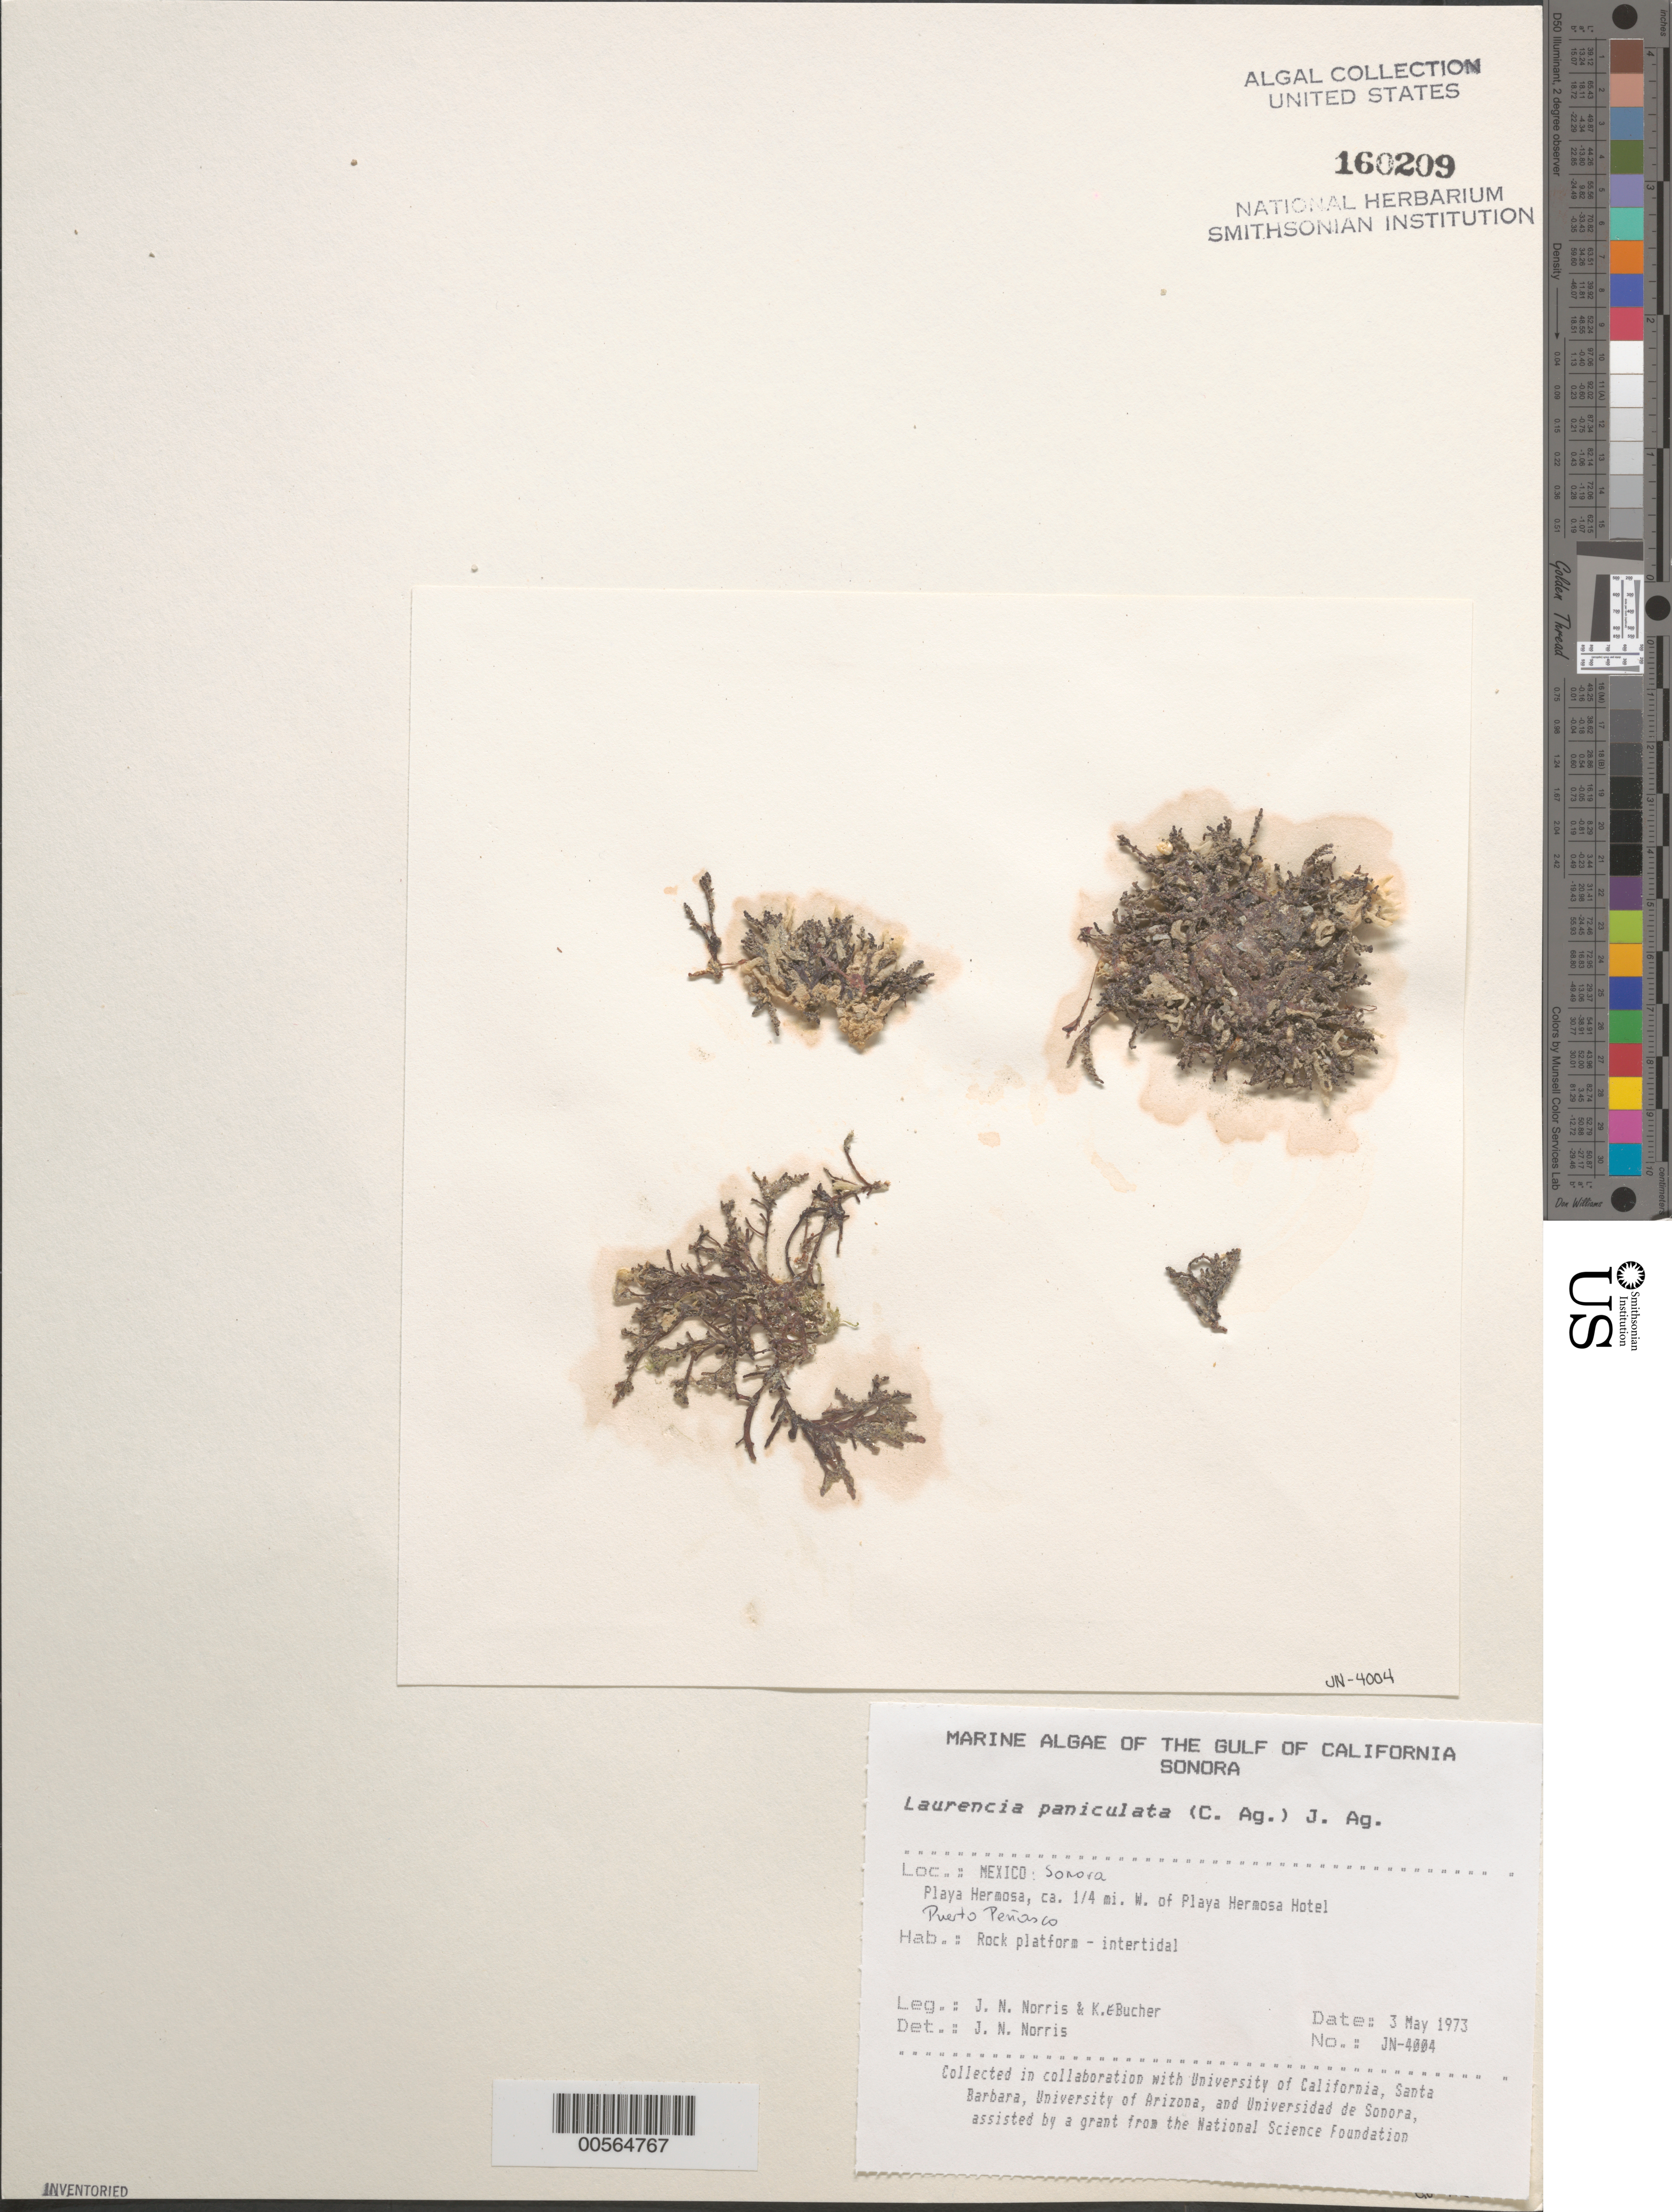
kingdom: Plantae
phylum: Rhodophyta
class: Florideophyceae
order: Ceramiales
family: Rhodomelaceae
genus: Palisada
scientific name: Palisada thuyoides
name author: (Kützing) Cassano et al.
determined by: Algae name updating Project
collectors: J. N. Norris & K. E. Bucher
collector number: JN-4004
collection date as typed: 03 May 1973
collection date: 1973-05-03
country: Mexico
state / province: Sonora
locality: Playa Hermosa, Puerto Penasco, ca. 0.25 mile west of Playa Hermosa Hotel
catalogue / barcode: US 160209